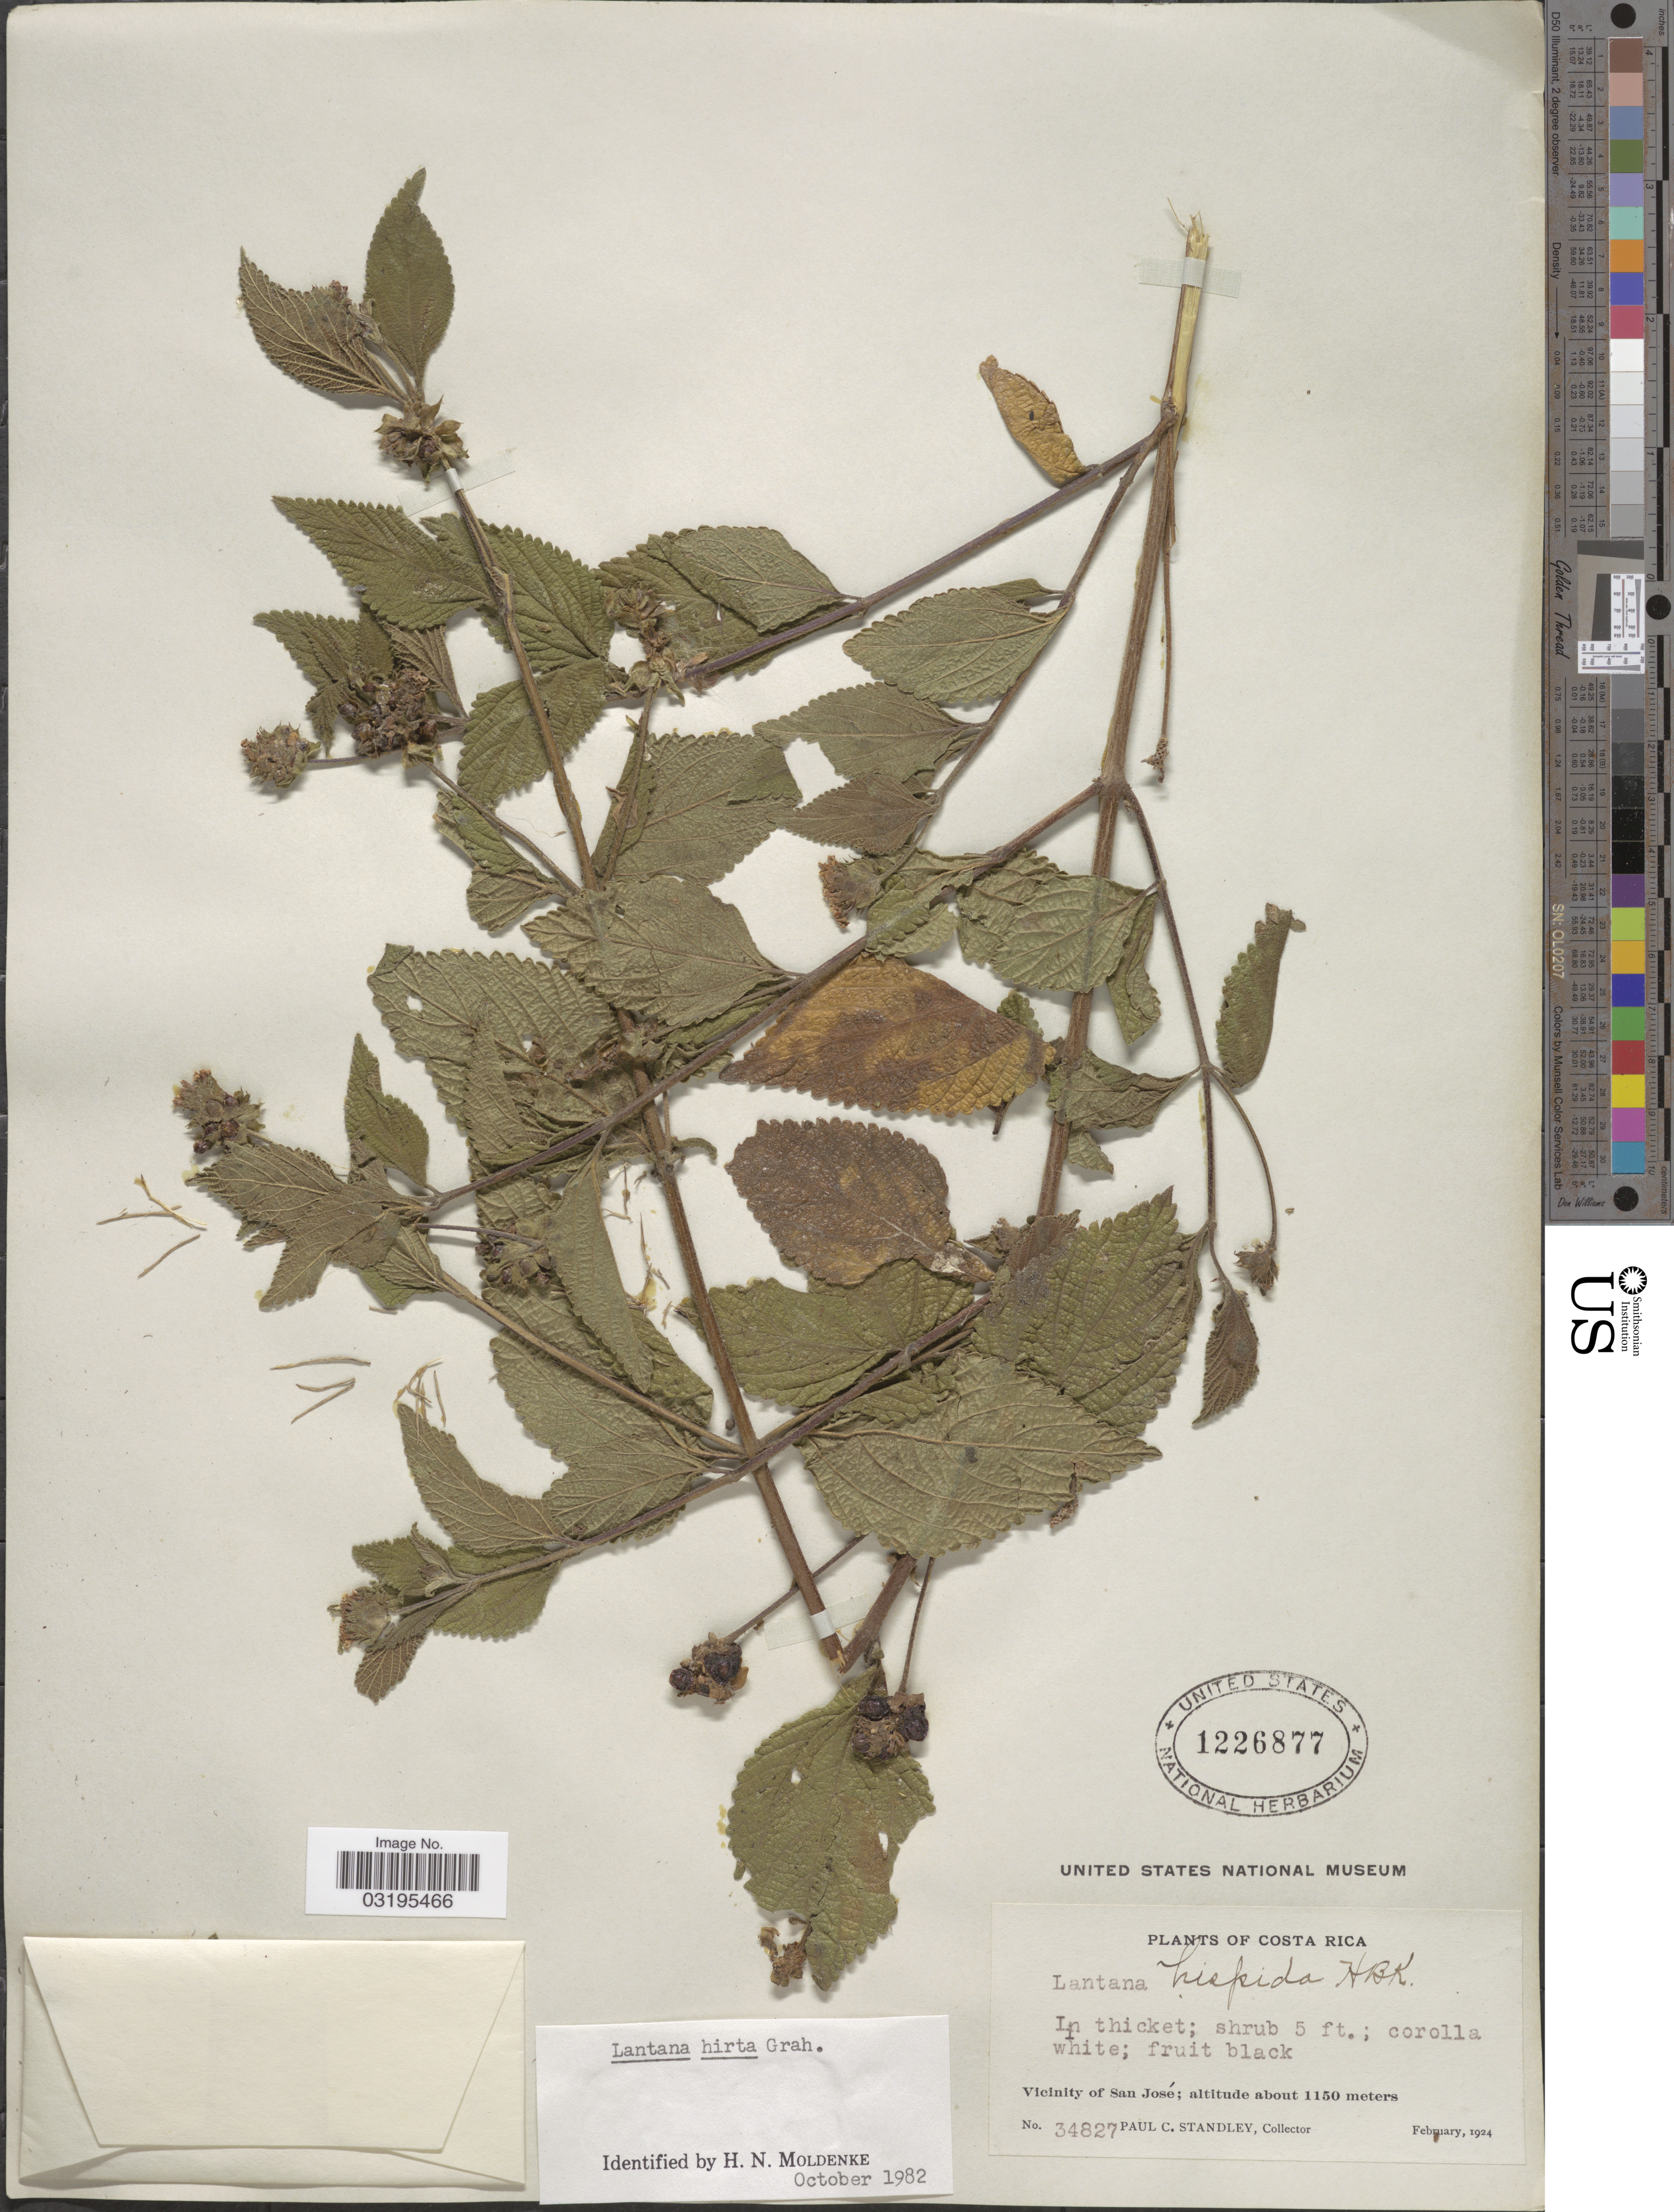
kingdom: Plantae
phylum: Tracheophyta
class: Magnoliopsida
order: Lamiales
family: Verbenaceae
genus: Lantana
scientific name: Lantana hirta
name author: Graham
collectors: P. C. Standley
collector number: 34827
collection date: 1924-02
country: Costa Rica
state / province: San José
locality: Vicinity of San José.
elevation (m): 1150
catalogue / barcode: US 1226877